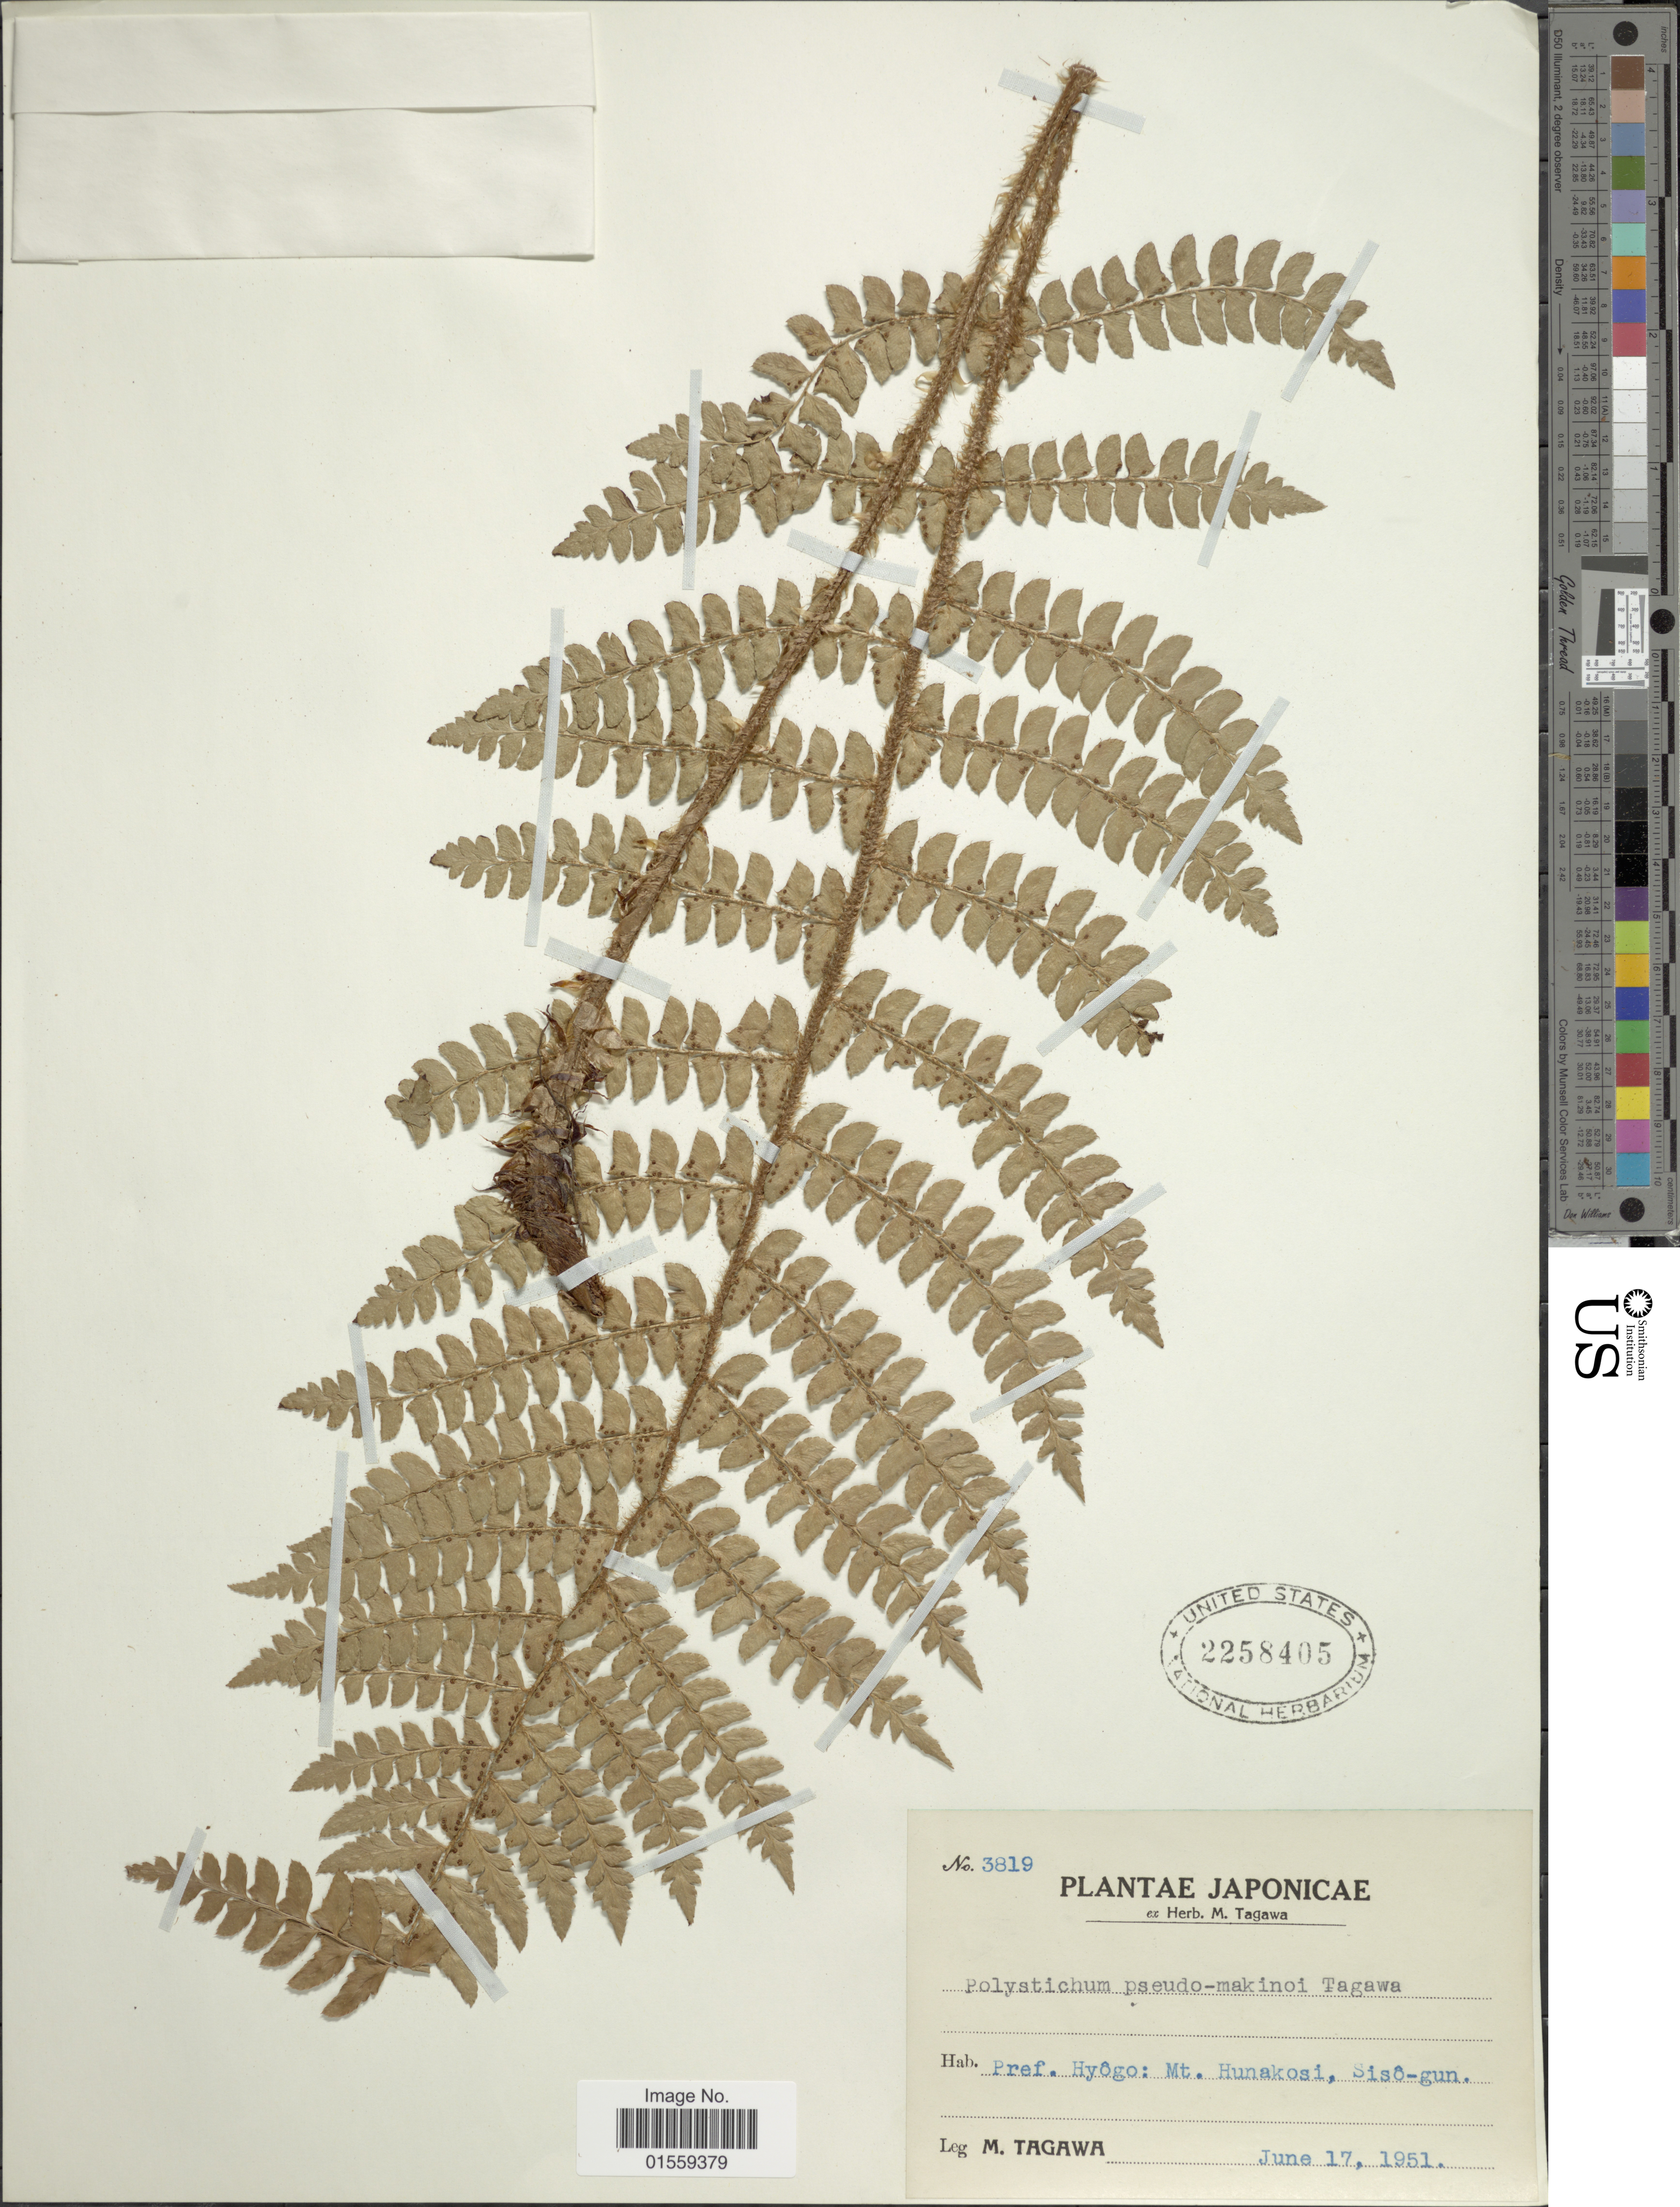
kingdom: Plantae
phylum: Tracheophyta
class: Polypodiopsida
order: Polypodiales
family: Dryopteridaceae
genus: Polystichum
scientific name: Polystichum pseudomakinoi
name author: Tagawa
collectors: M. Tagawa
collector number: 3819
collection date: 1951-06-17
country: Japan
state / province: Hyogo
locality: Japonicae, Pref. Hyogo: Mt. Hunakosi, Siso-gun.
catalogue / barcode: US 2258405